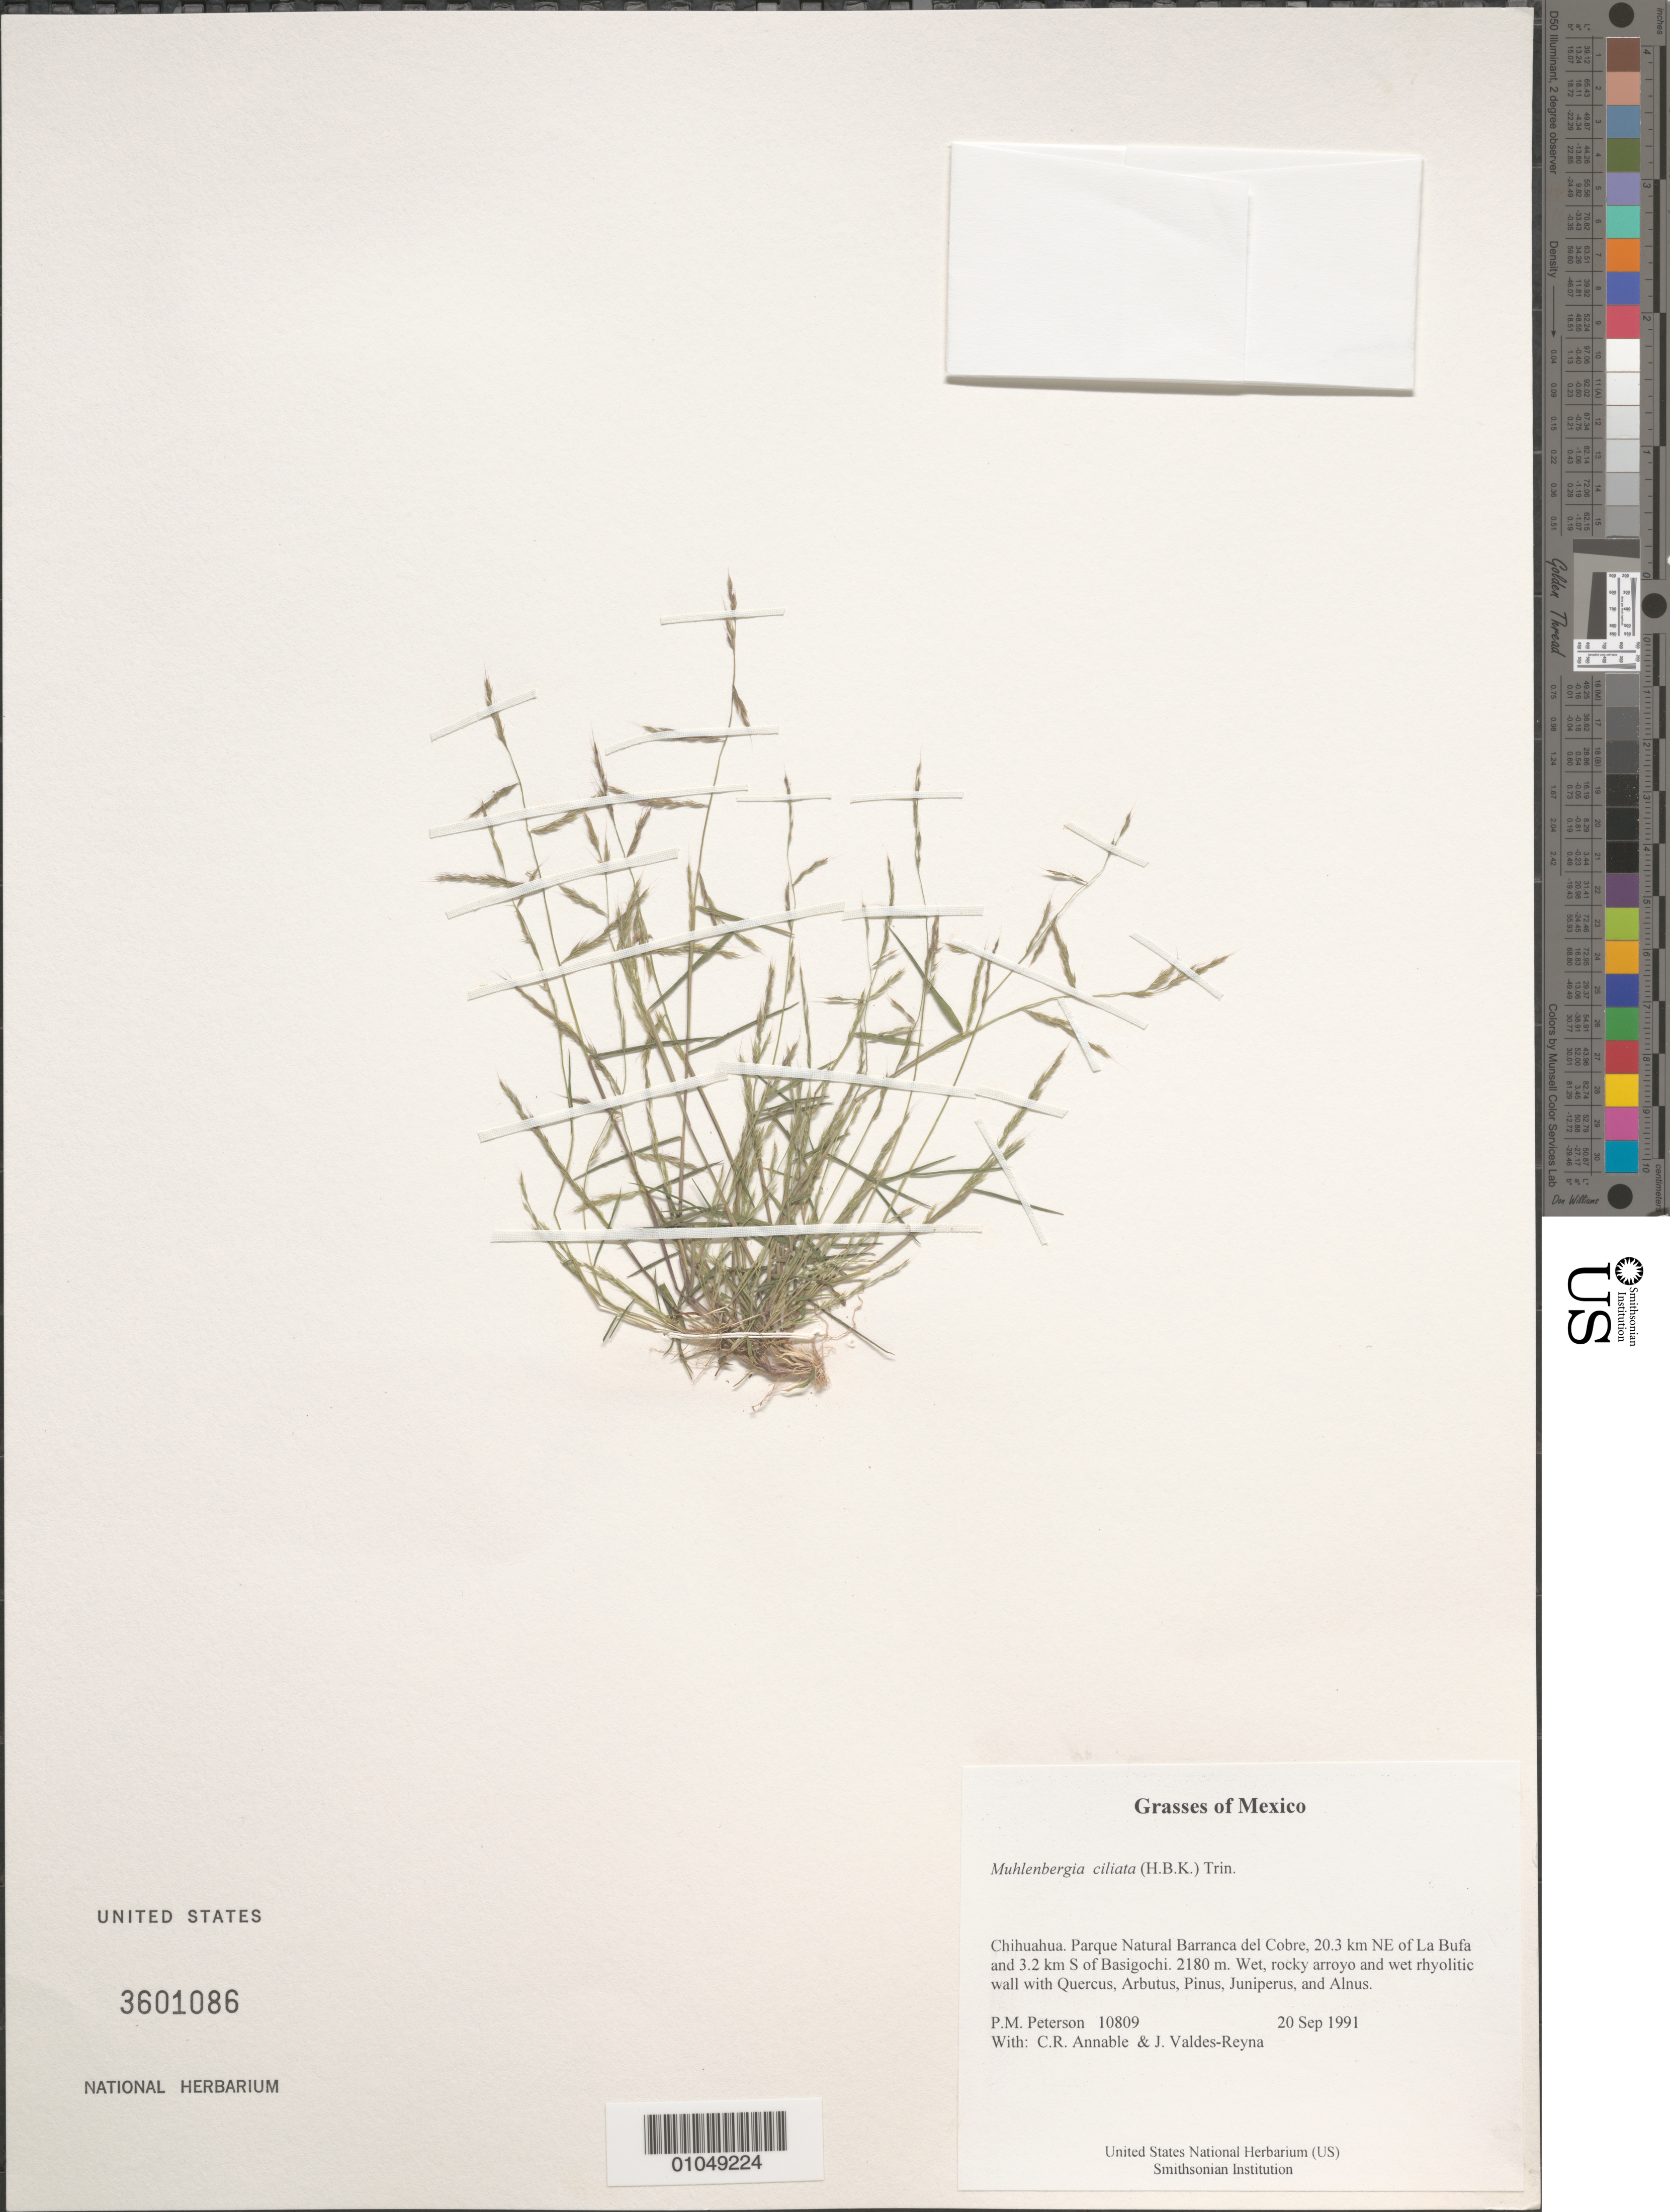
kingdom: Plantae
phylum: Tracheophyta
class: Liliopsida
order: Poales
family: Poaceae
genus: Muhlenbergia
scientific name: Muhlenbergia ciliata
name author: (Kunth) Trin.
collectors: P. M. Peterson, C. R. Annable & J. Valdés-Reyna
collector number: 10809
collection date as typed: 20 Sep 1991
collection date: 1991-09-20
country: Mexico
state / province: Chihuahua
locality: Parque Natural Barranca del Cobre, 20.3 km NE of La Bufa and 3.2 km S of Basigochi.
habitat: Wet, rocky arroyo and wet rhyolitic wall with Quercus, Arbutus, Pinus, Juniperus, and Alnus.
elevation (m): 2180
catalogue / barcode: US 3601086